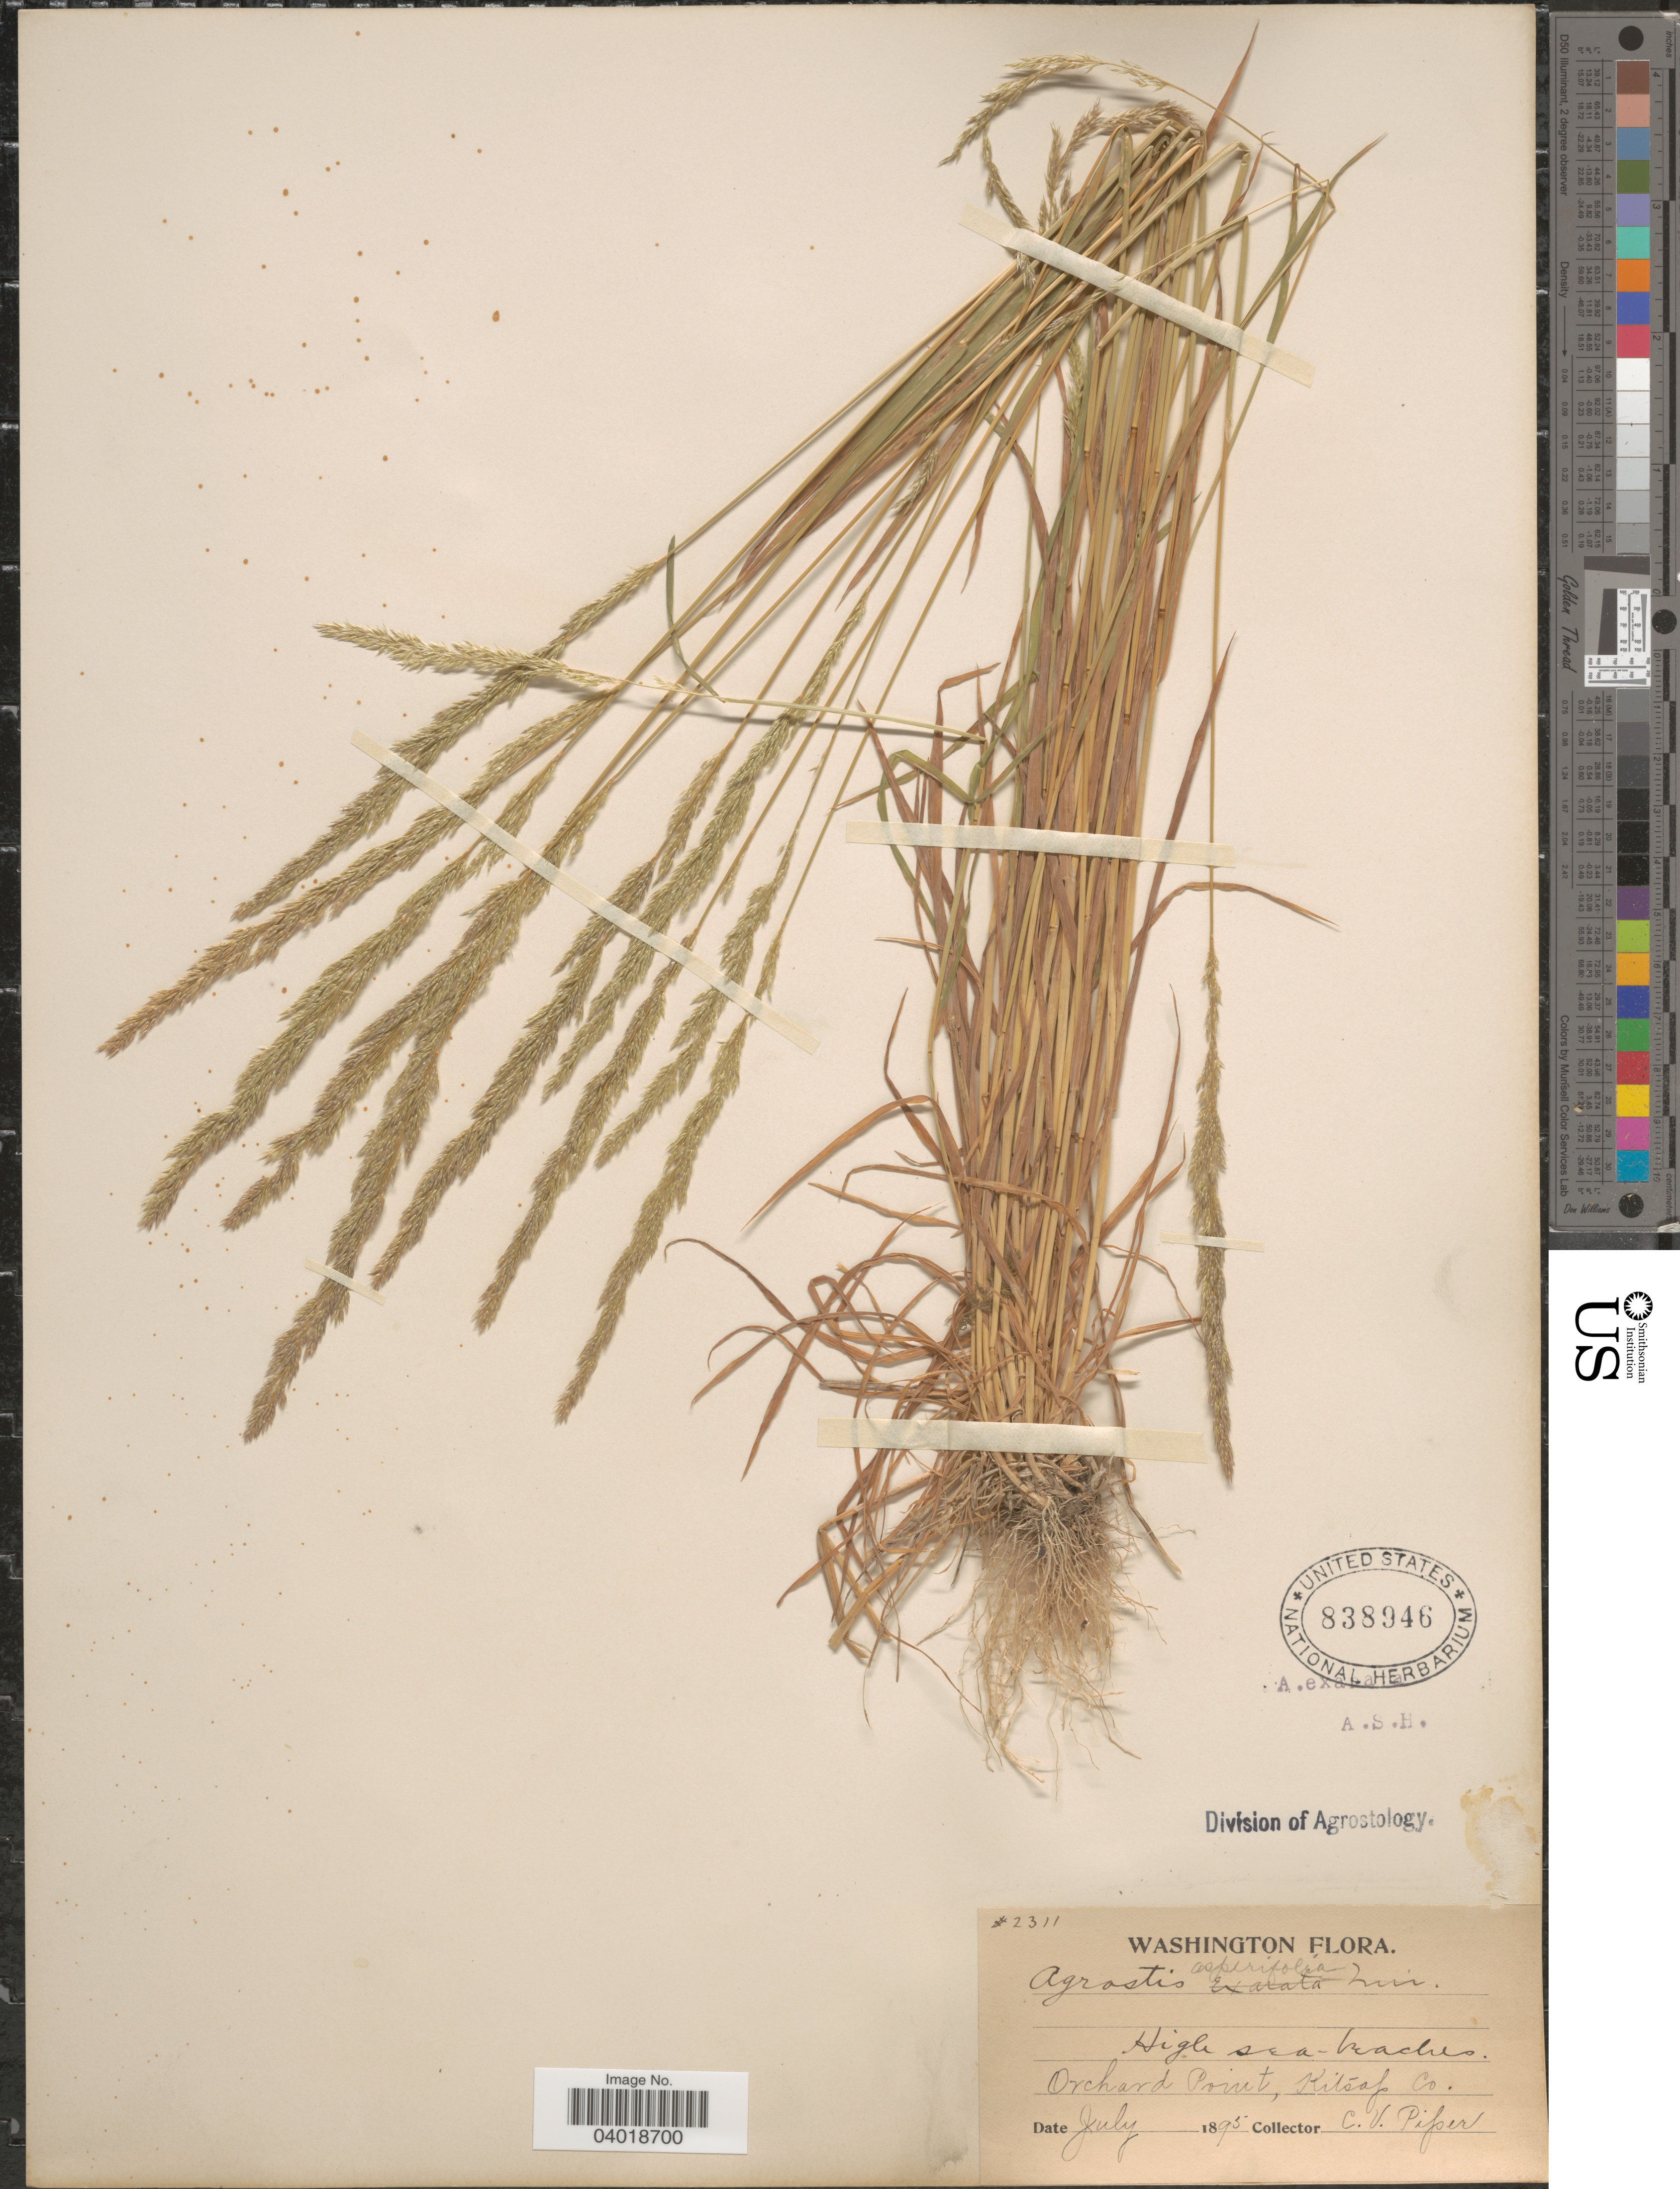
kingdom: Plantae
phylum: Tracheophyta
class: Liliopsida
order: Poales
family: Poaceae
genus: Agrostis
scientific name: Agrostis exarata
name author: Trin.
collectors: C. V. Piper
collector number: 2311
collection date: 1895-07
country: United States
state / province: Washington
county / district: Kitsap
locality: High sea-beaches. Orchard Point, Kitsap Co.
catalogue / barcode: US 838946